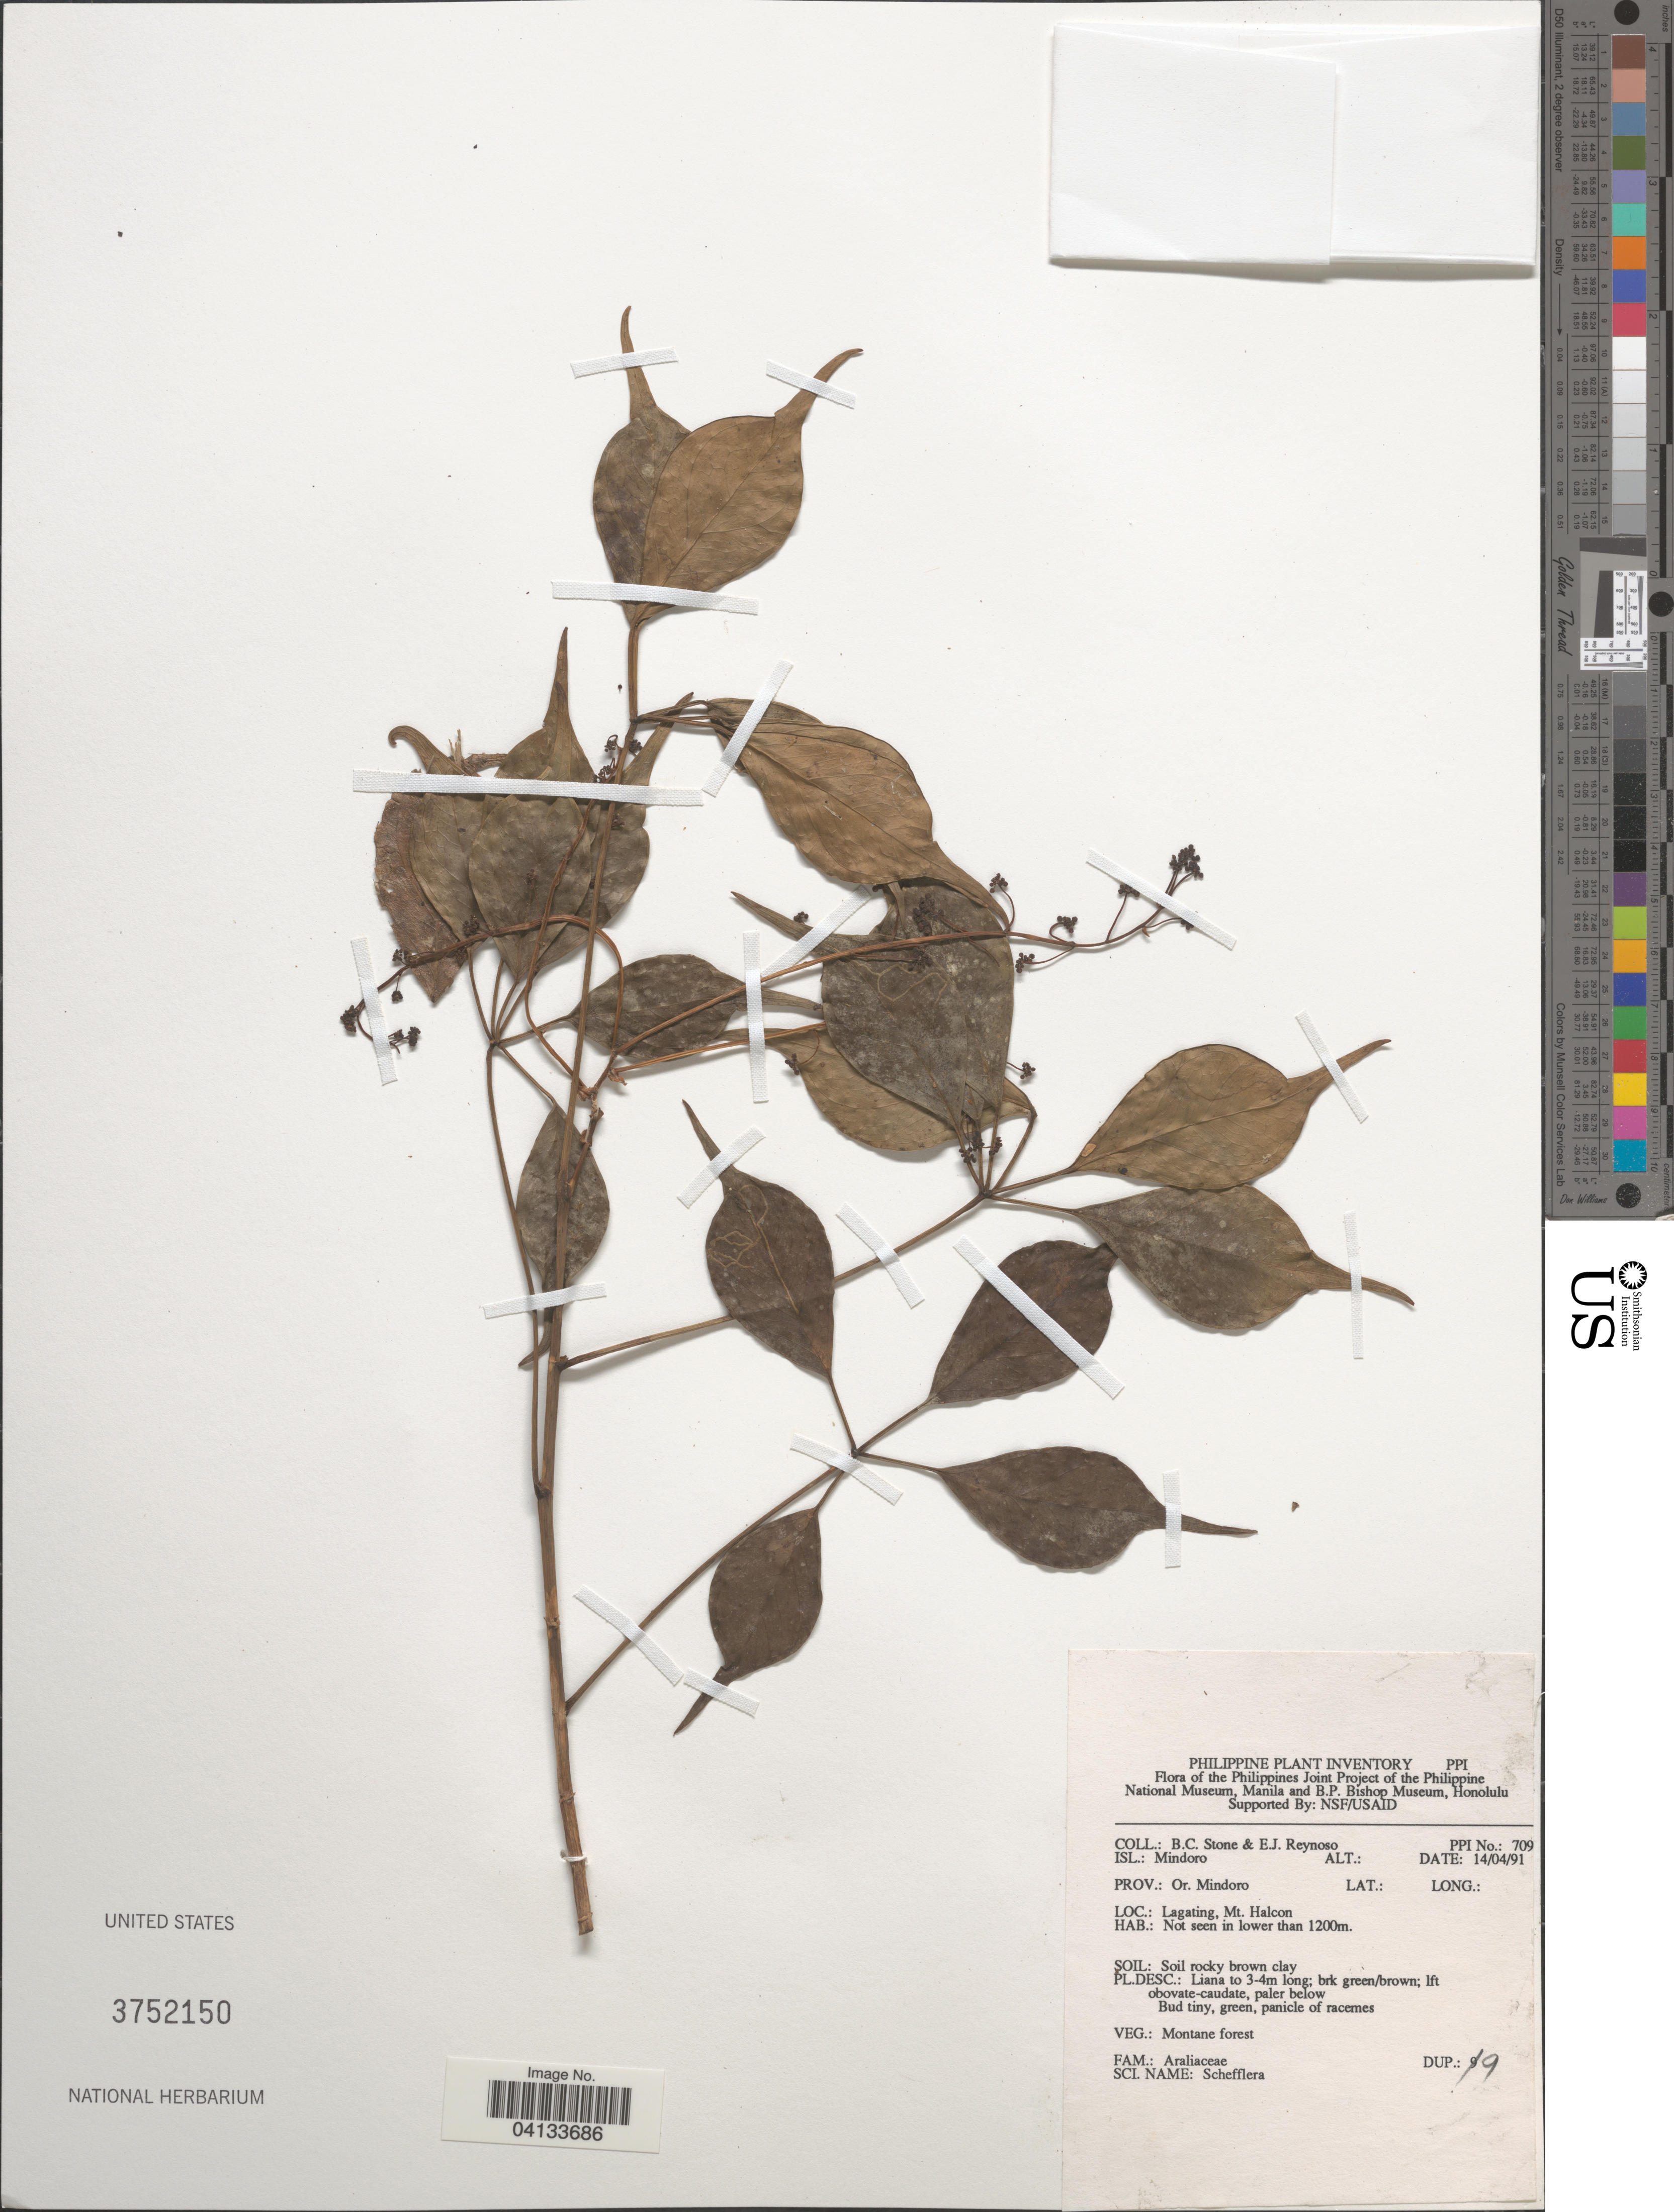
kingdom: Plantae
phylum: Tracheophyta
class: Magnoliopsida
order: Apiales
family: Araliaceae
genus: Schefflera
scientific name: Schefflera sp.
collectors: B. C. Stone & E. Reynoso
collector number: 709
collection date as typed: Transcribed d/m/y: 14/4/91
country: Philippines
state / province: Mimaropa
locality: Isl.: Mindoro. Prov.: Or. Mindoro. Lagating, Mt. Halcon.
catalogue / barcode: US 3752150